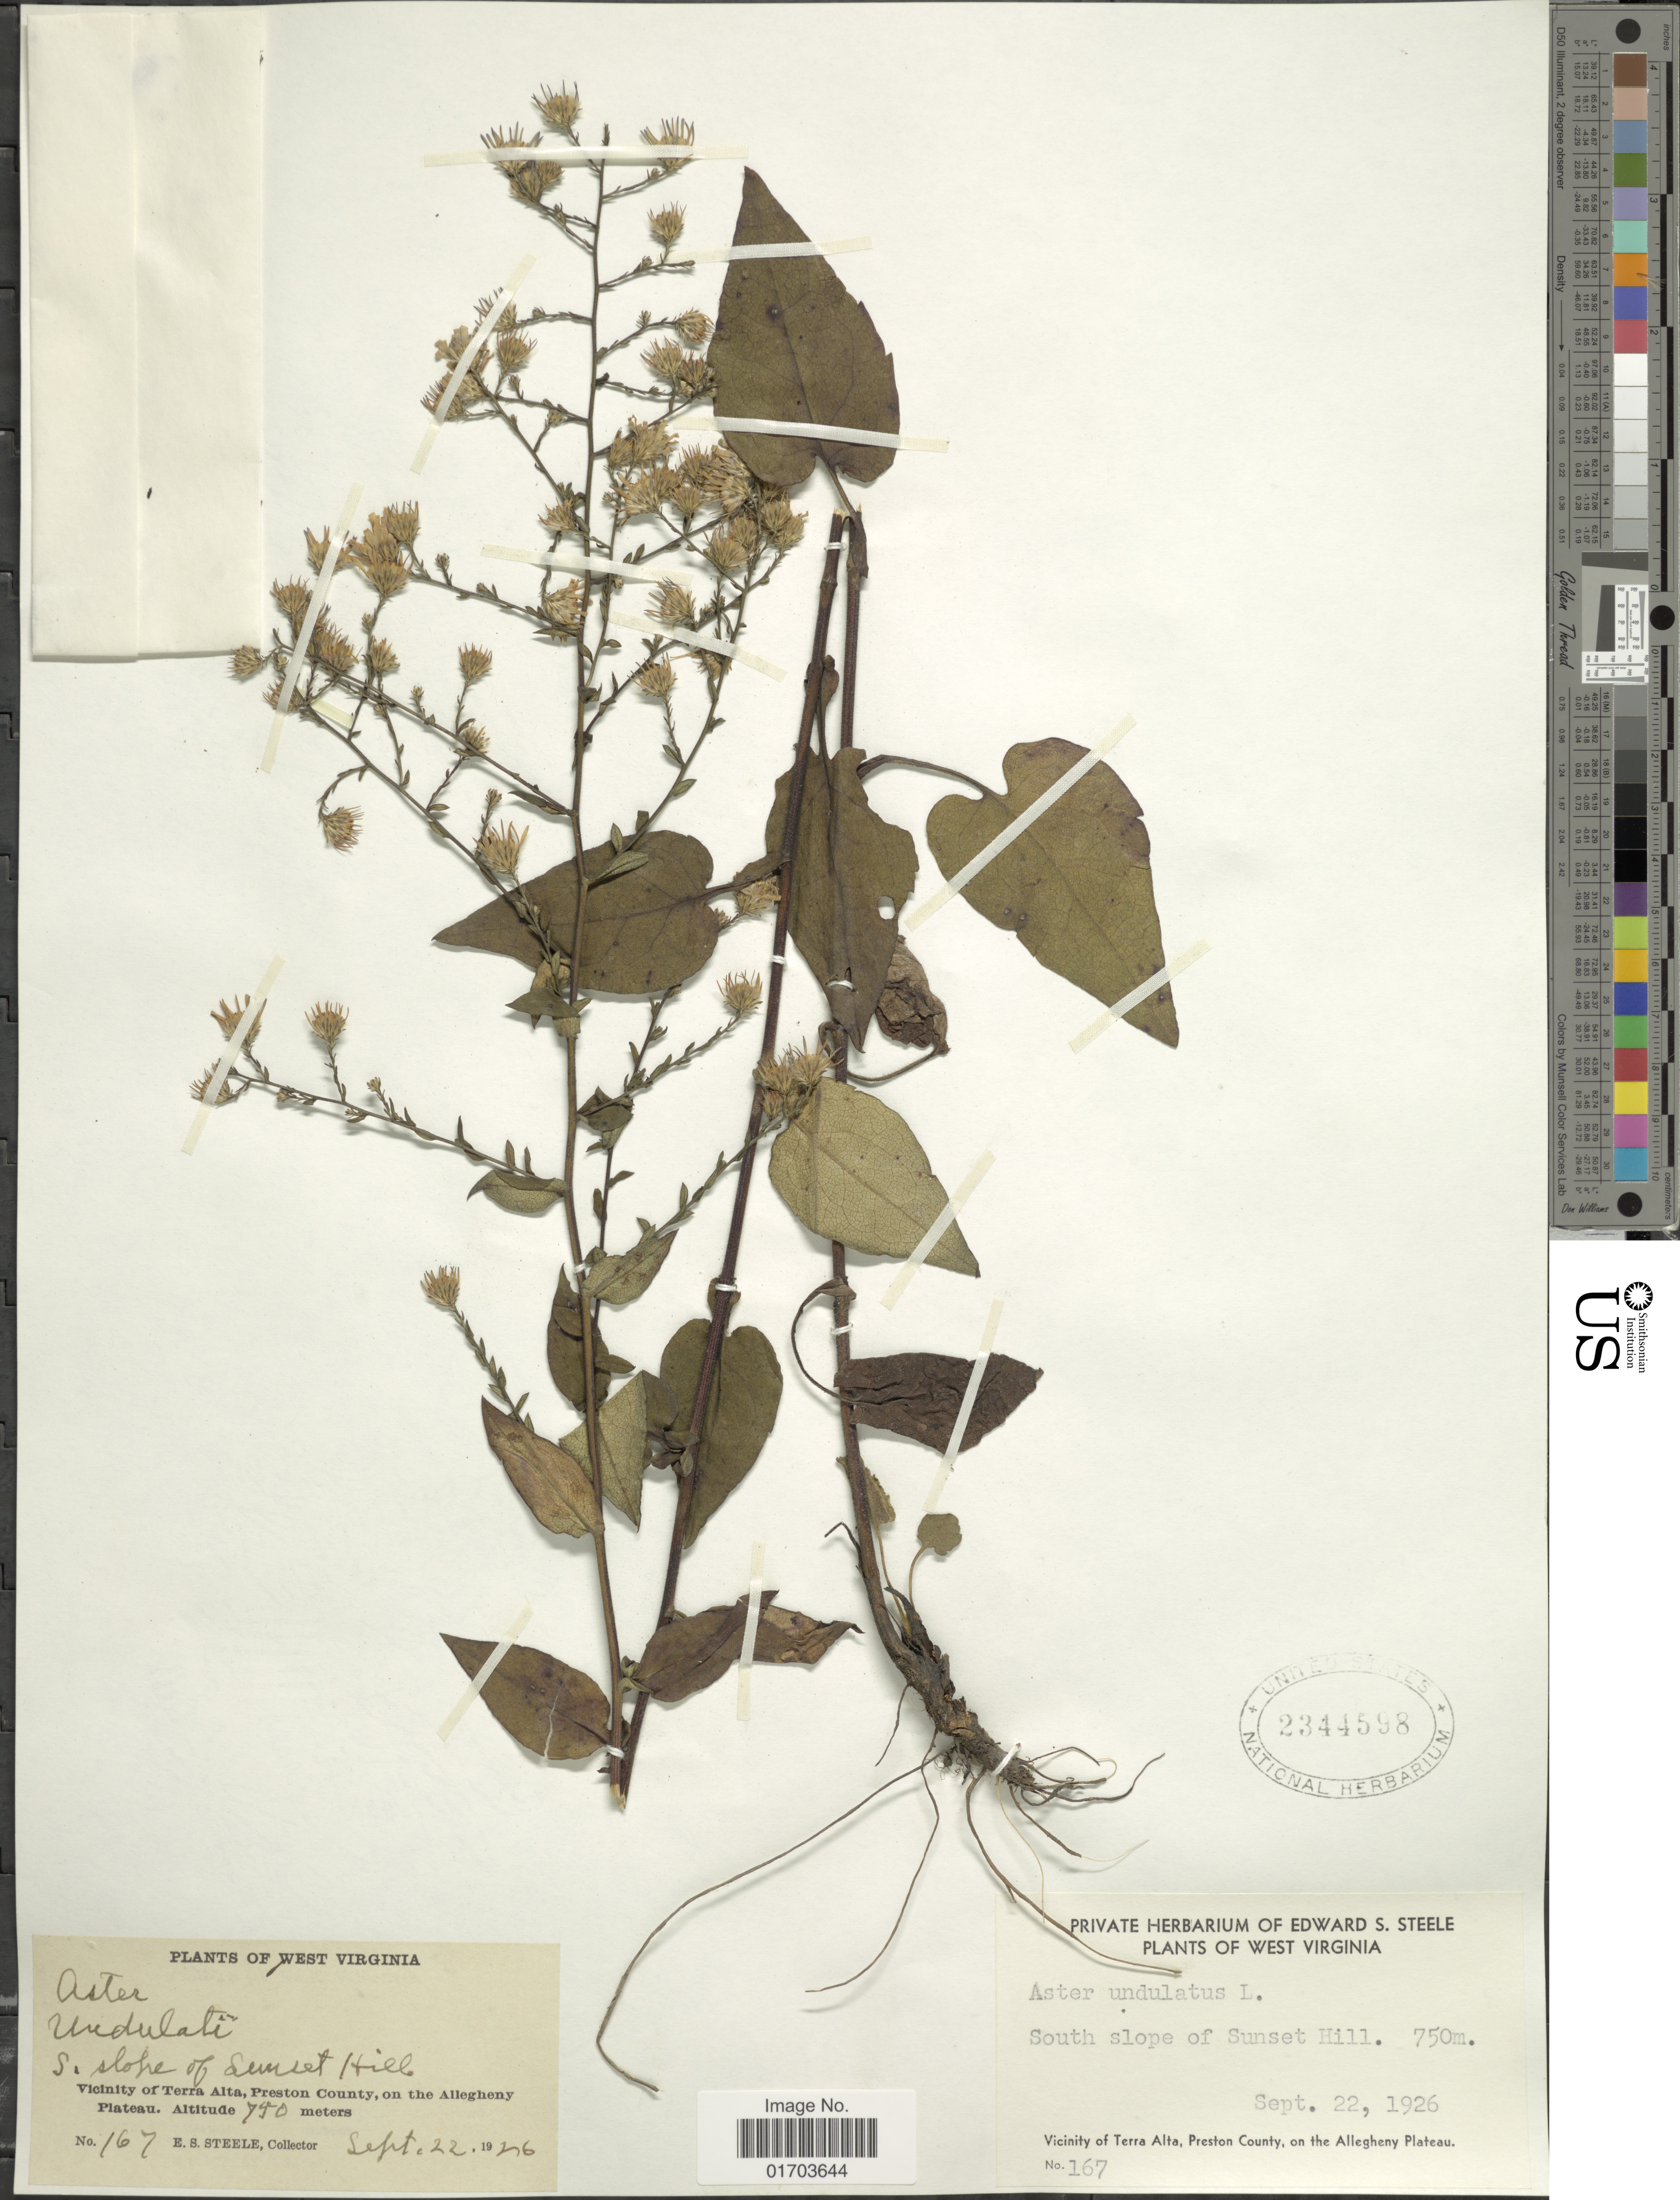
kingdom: Plantae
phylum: Tracheophyta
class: Magnoliopsida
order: Asterales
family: Asteraceae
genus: Symphyotrichum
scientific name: Symphyotrichum undulatum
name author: (L.) G.L. Nesom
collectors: E. Steele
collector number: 167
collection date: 1926-09-22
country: United States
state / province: West Virginia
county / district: Preston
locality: S. slope of Sunset Hill. Vicinity of Terra Alta, Preston County, on the Allegheny Plateau.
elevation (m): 750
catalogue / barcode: US 2344598